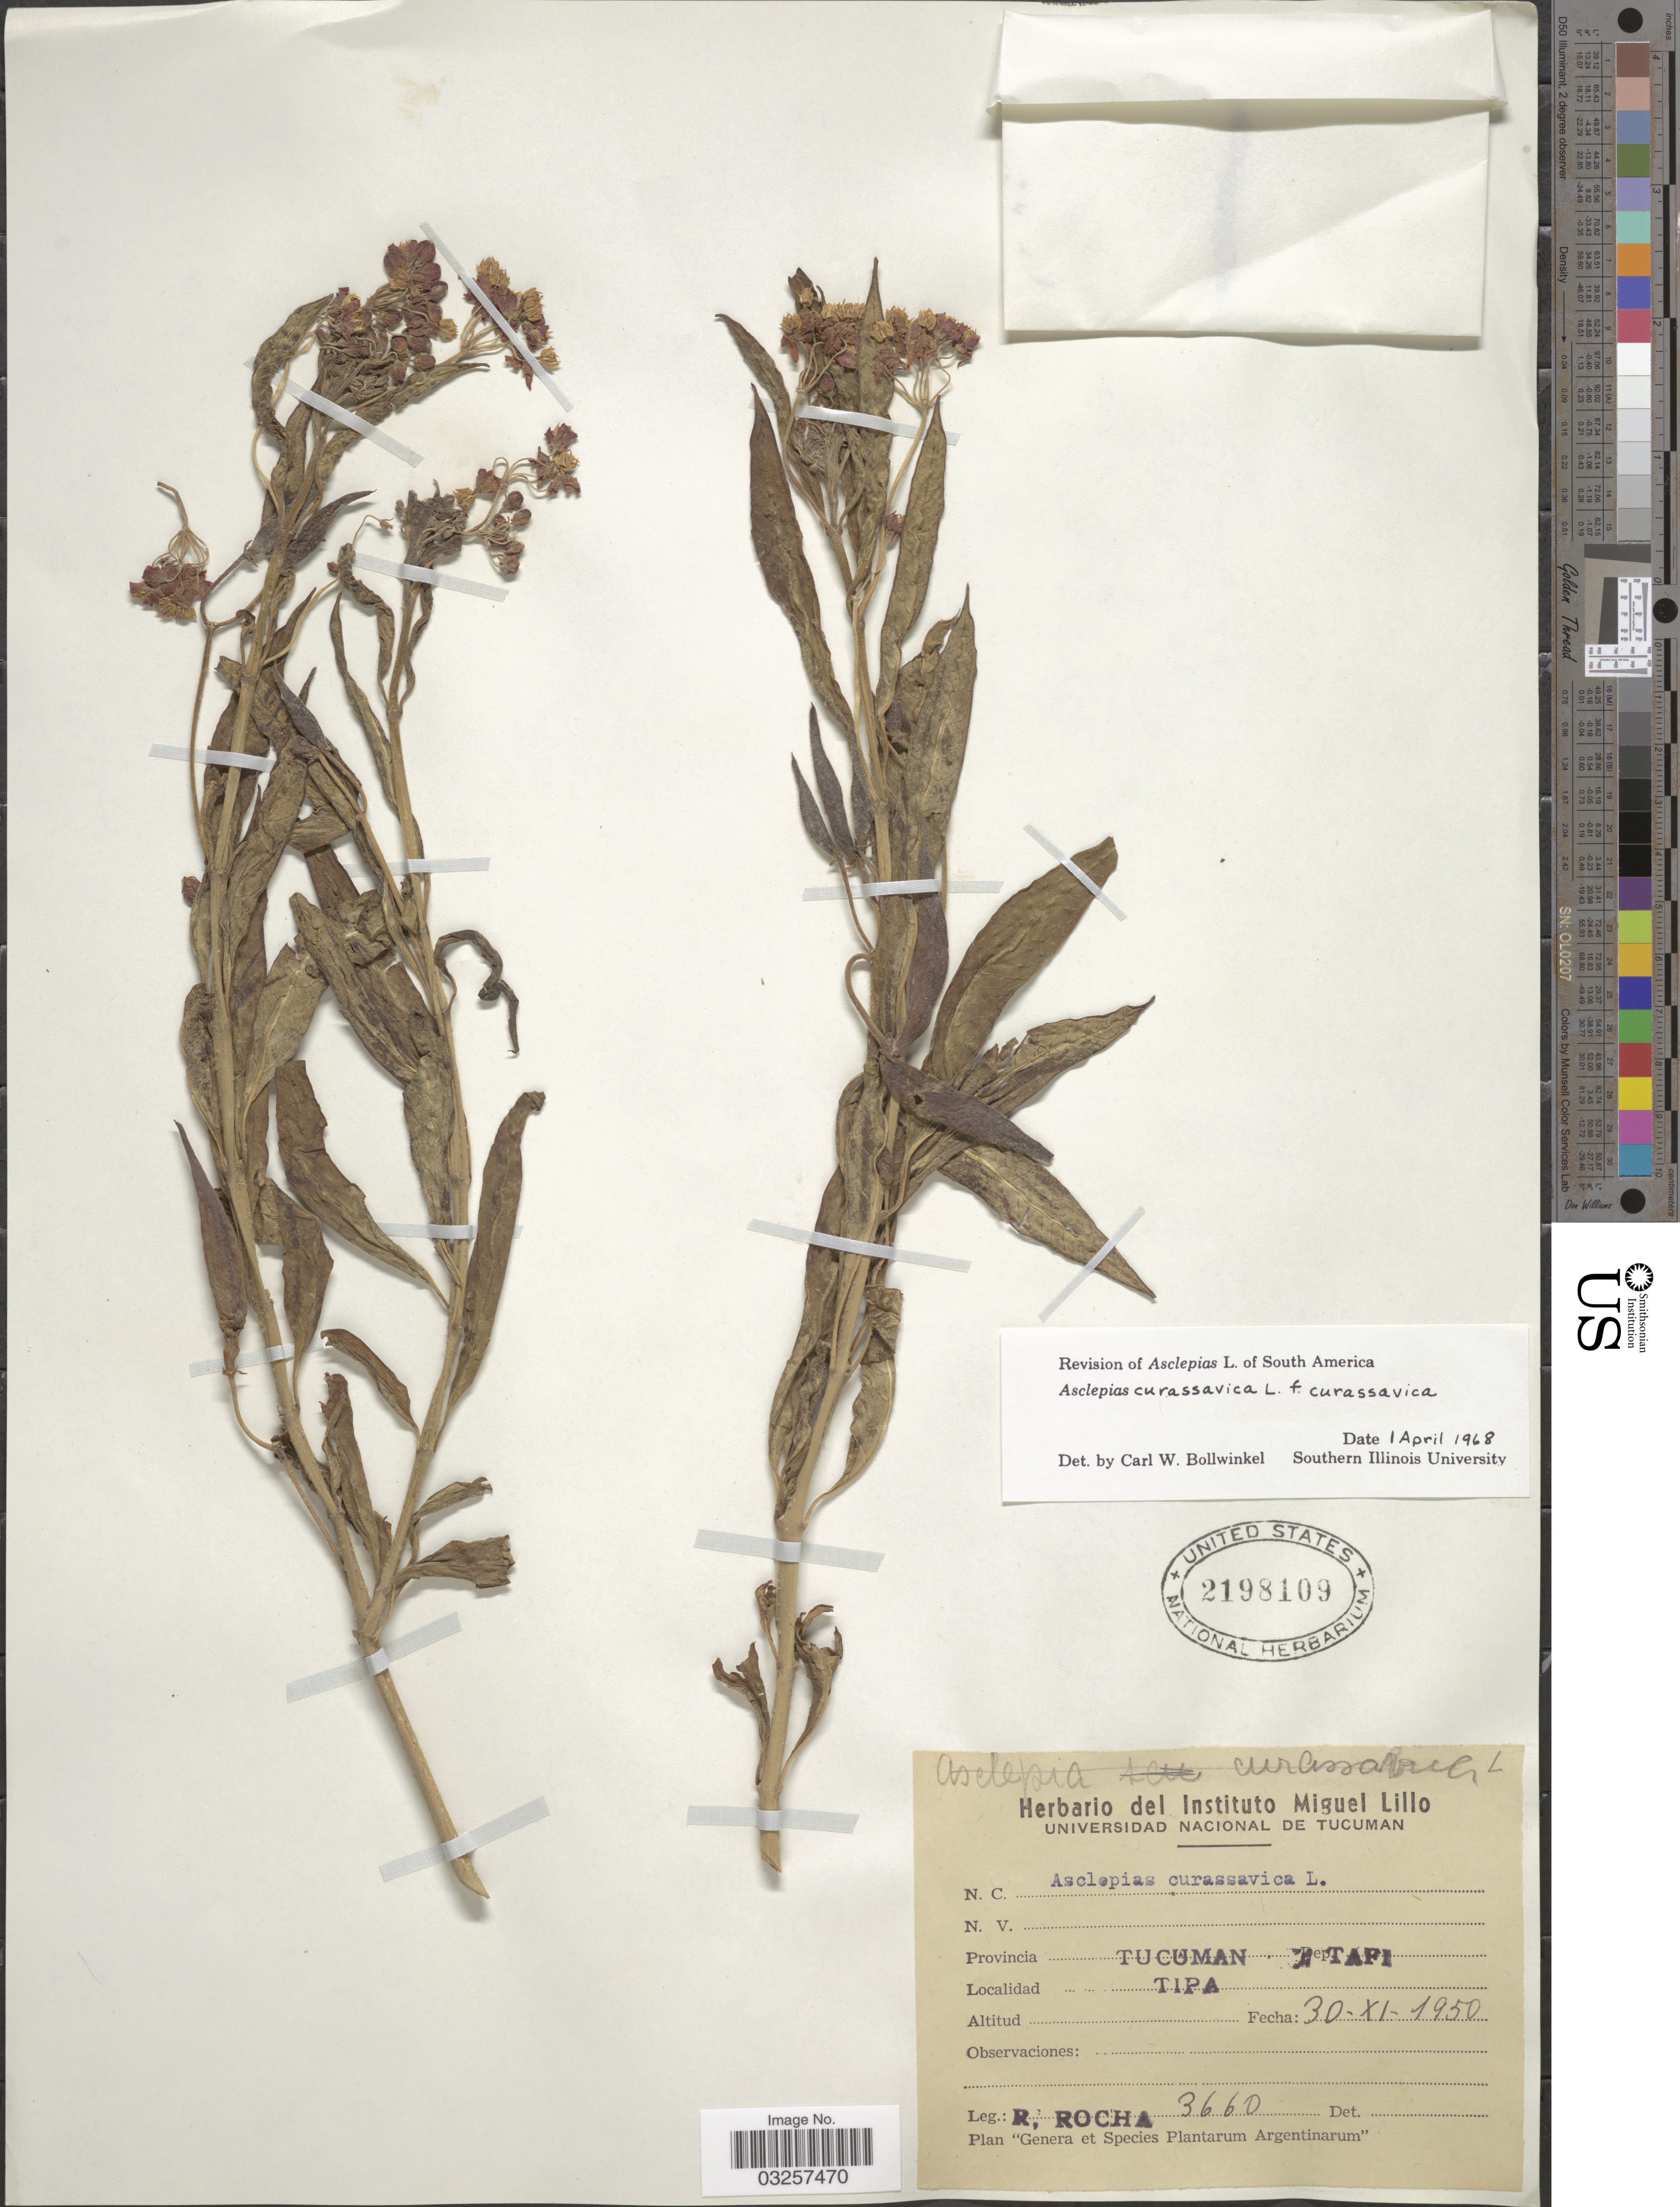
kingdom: Plantae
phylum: Tracheophyta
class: Magnoliopsida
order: Gentianales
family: Apocynaceae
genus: Asclepias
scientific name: Asclepias curassavica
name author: L.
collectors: R. Rocha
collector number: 3660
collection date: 1950-11-30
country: Argentina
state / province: Tucuman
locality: Provincia Tucuman. Tafi. Tipa.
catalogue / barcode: US 2198109